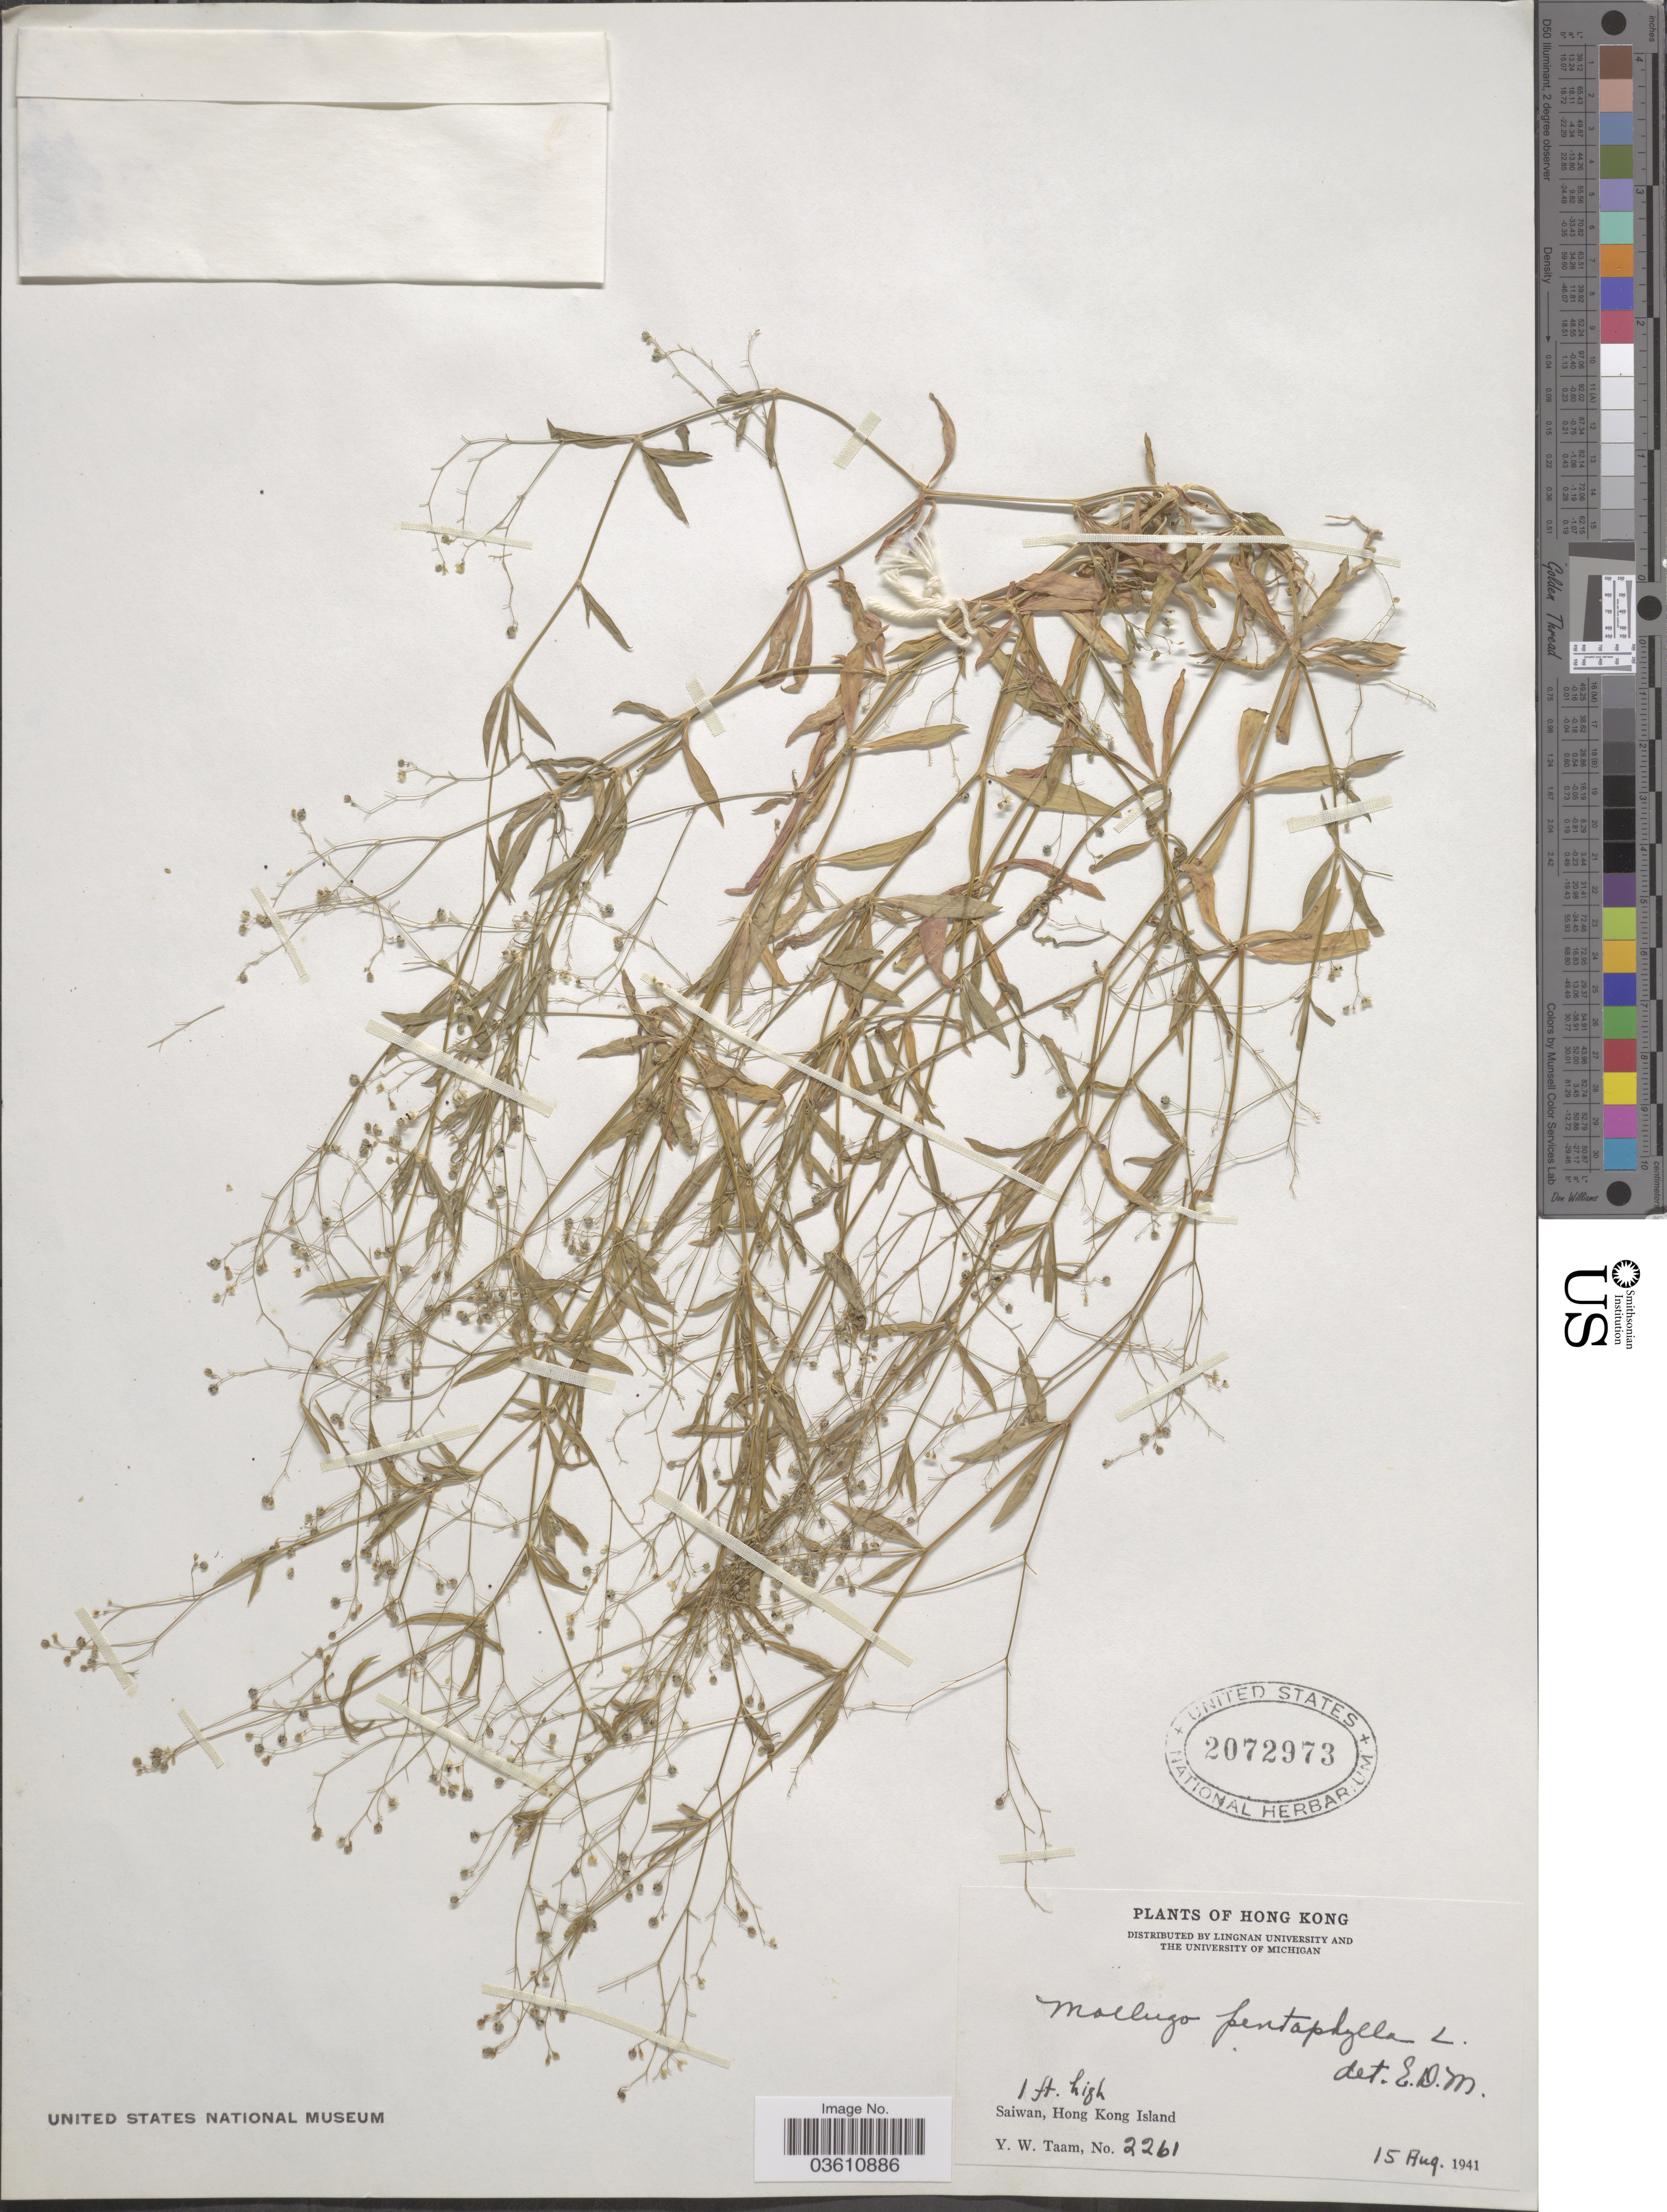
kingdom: Plantae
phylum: Tracheophyta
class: Magnoliopsida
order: Caryophyllales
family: Molluginaceae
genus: Trigastrotheca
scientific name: Trigastrotheca pentaphylla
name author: (L.) Thulin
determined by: Strong, Mark T., (BOT), Smithsonian Institution - National Museum of Natural History (UNITED STATES)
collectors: Y. W. Taam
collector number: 2261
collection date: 1941-08-15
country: China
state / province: Hong Kong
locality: Saiwan, Hong Kong Island.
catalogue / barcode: US 2072973